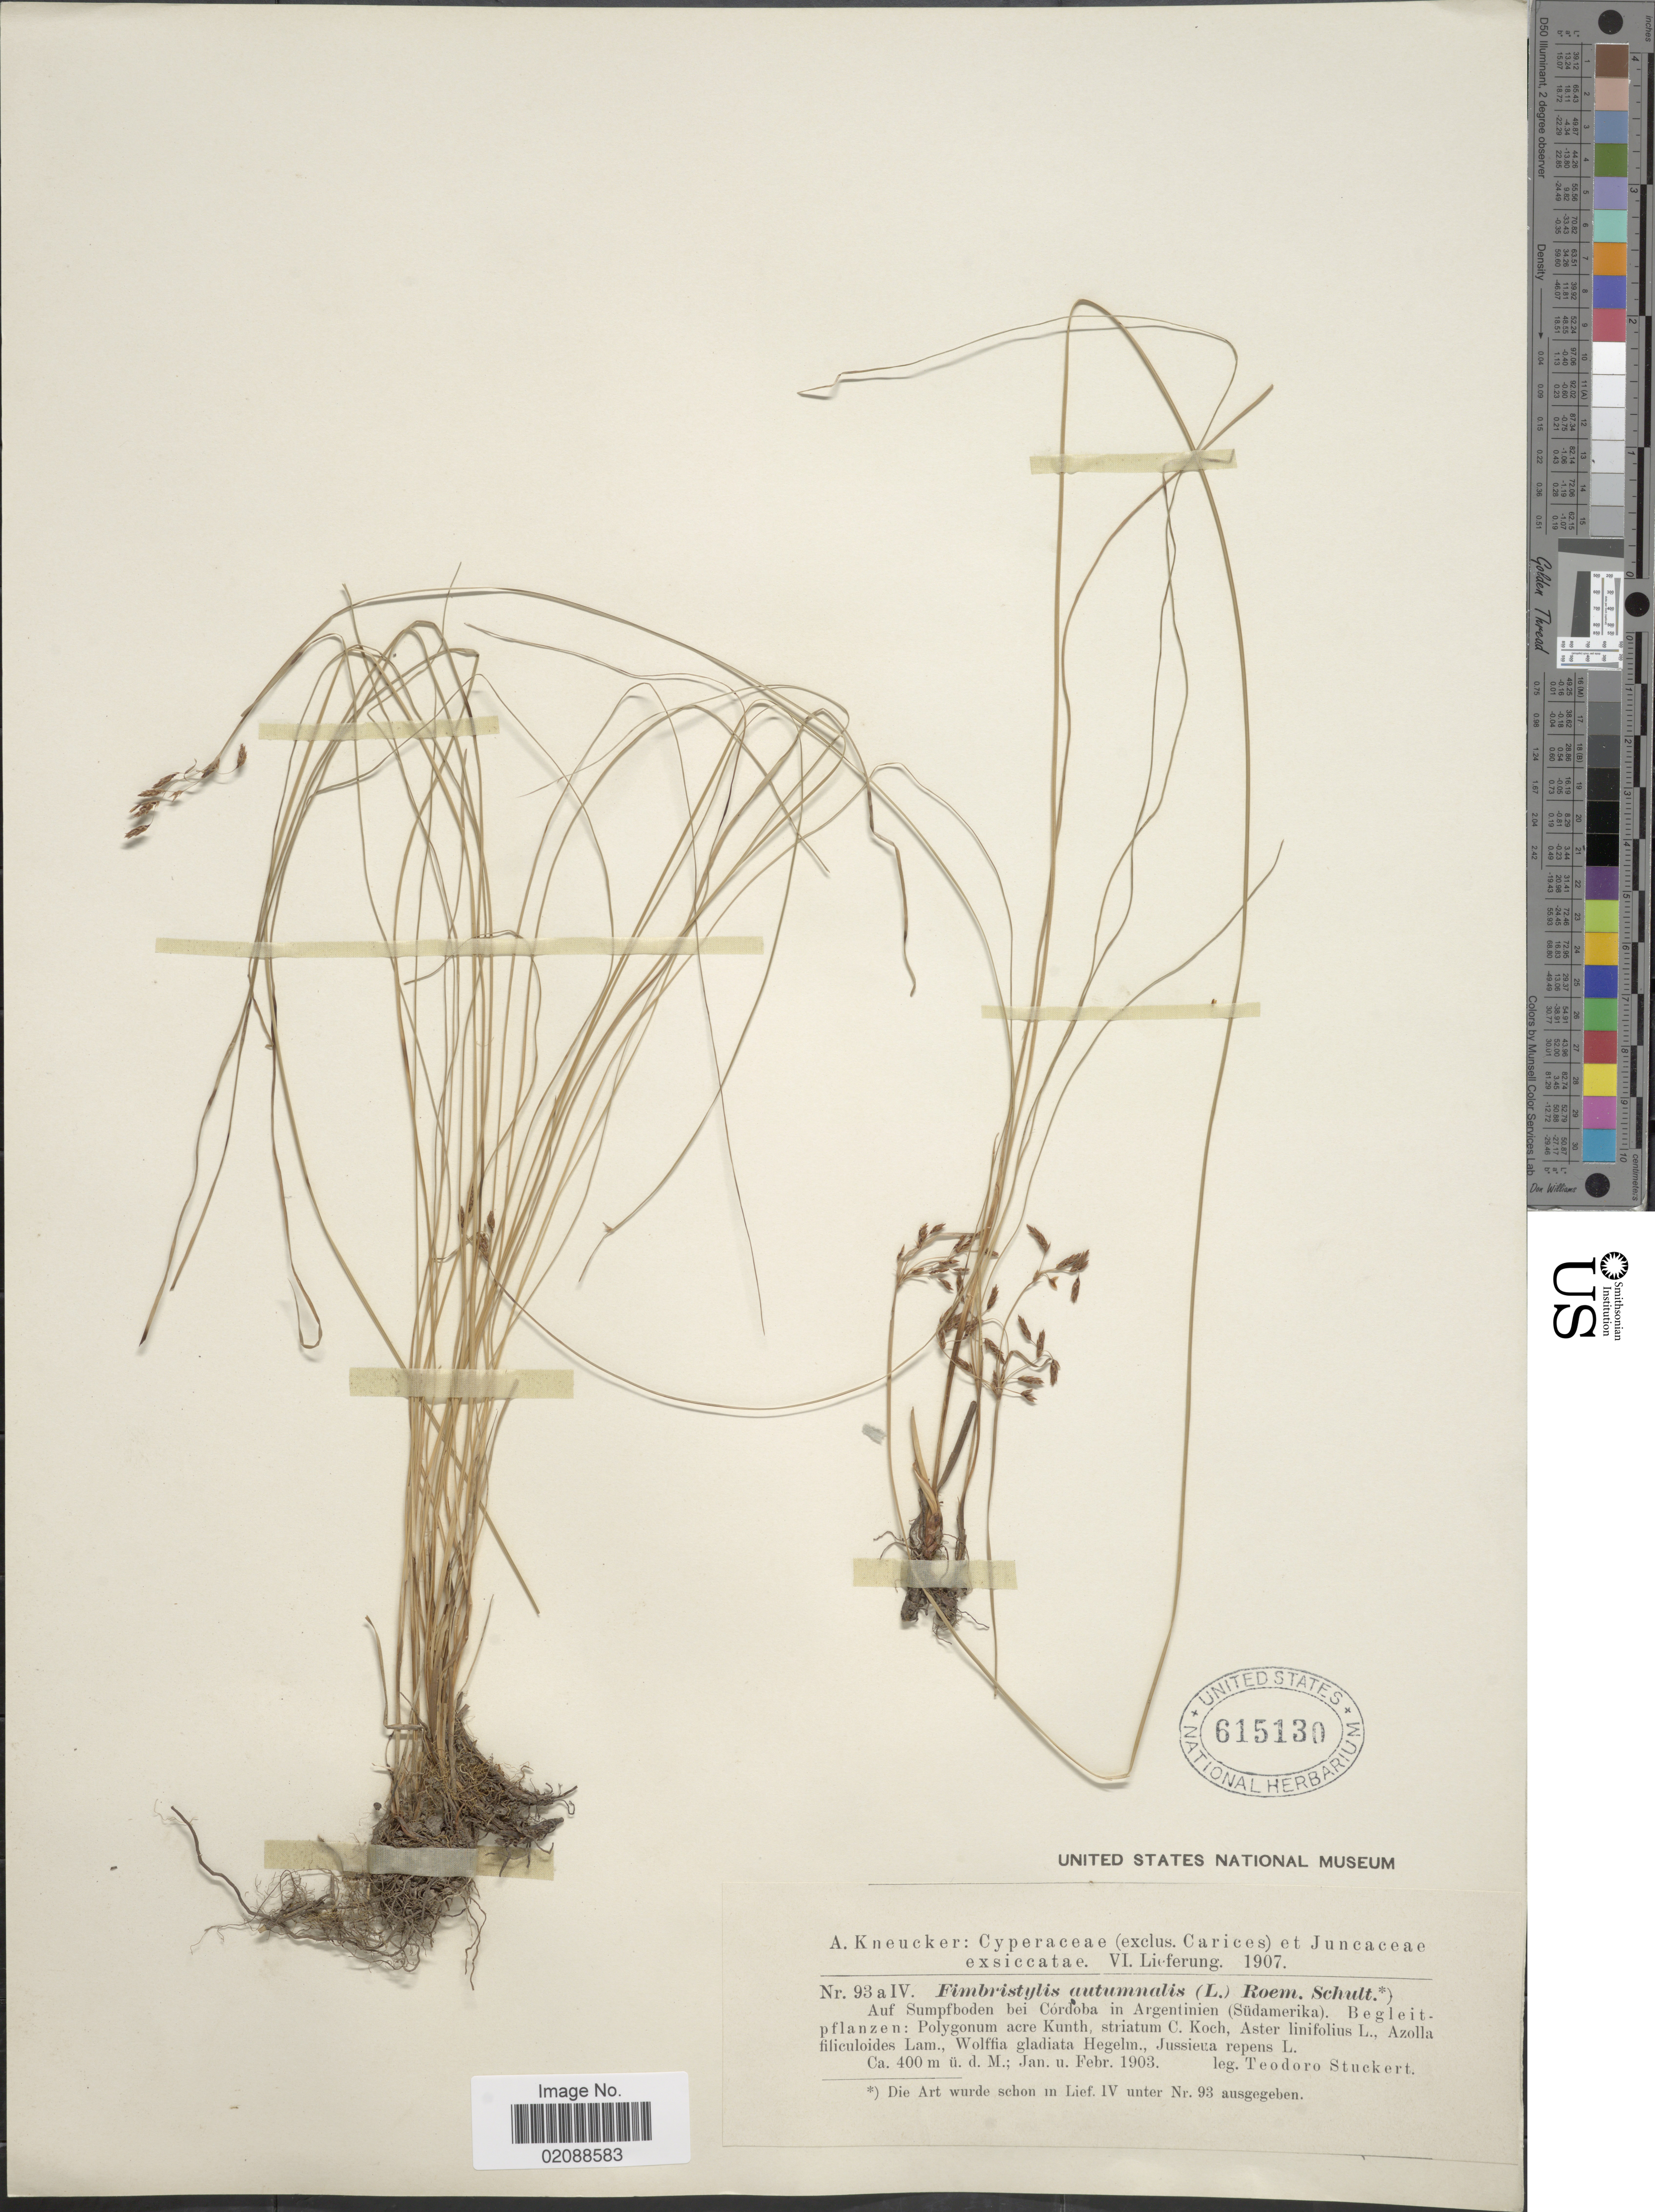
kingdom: Plantae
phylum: Tracheophyta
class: Liliopsida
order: Poales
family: Cyperaceae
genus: Fimbristylis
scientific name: Fimbristylis sp.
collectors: T. Stuckert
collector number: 93aIV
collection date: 1903-01/1903-02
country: Colombia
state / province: Córdoba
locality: Auf Sumpfboden bei Cordoba in Argentinien (Sudamerika)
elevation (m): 400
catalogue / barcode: US 615130